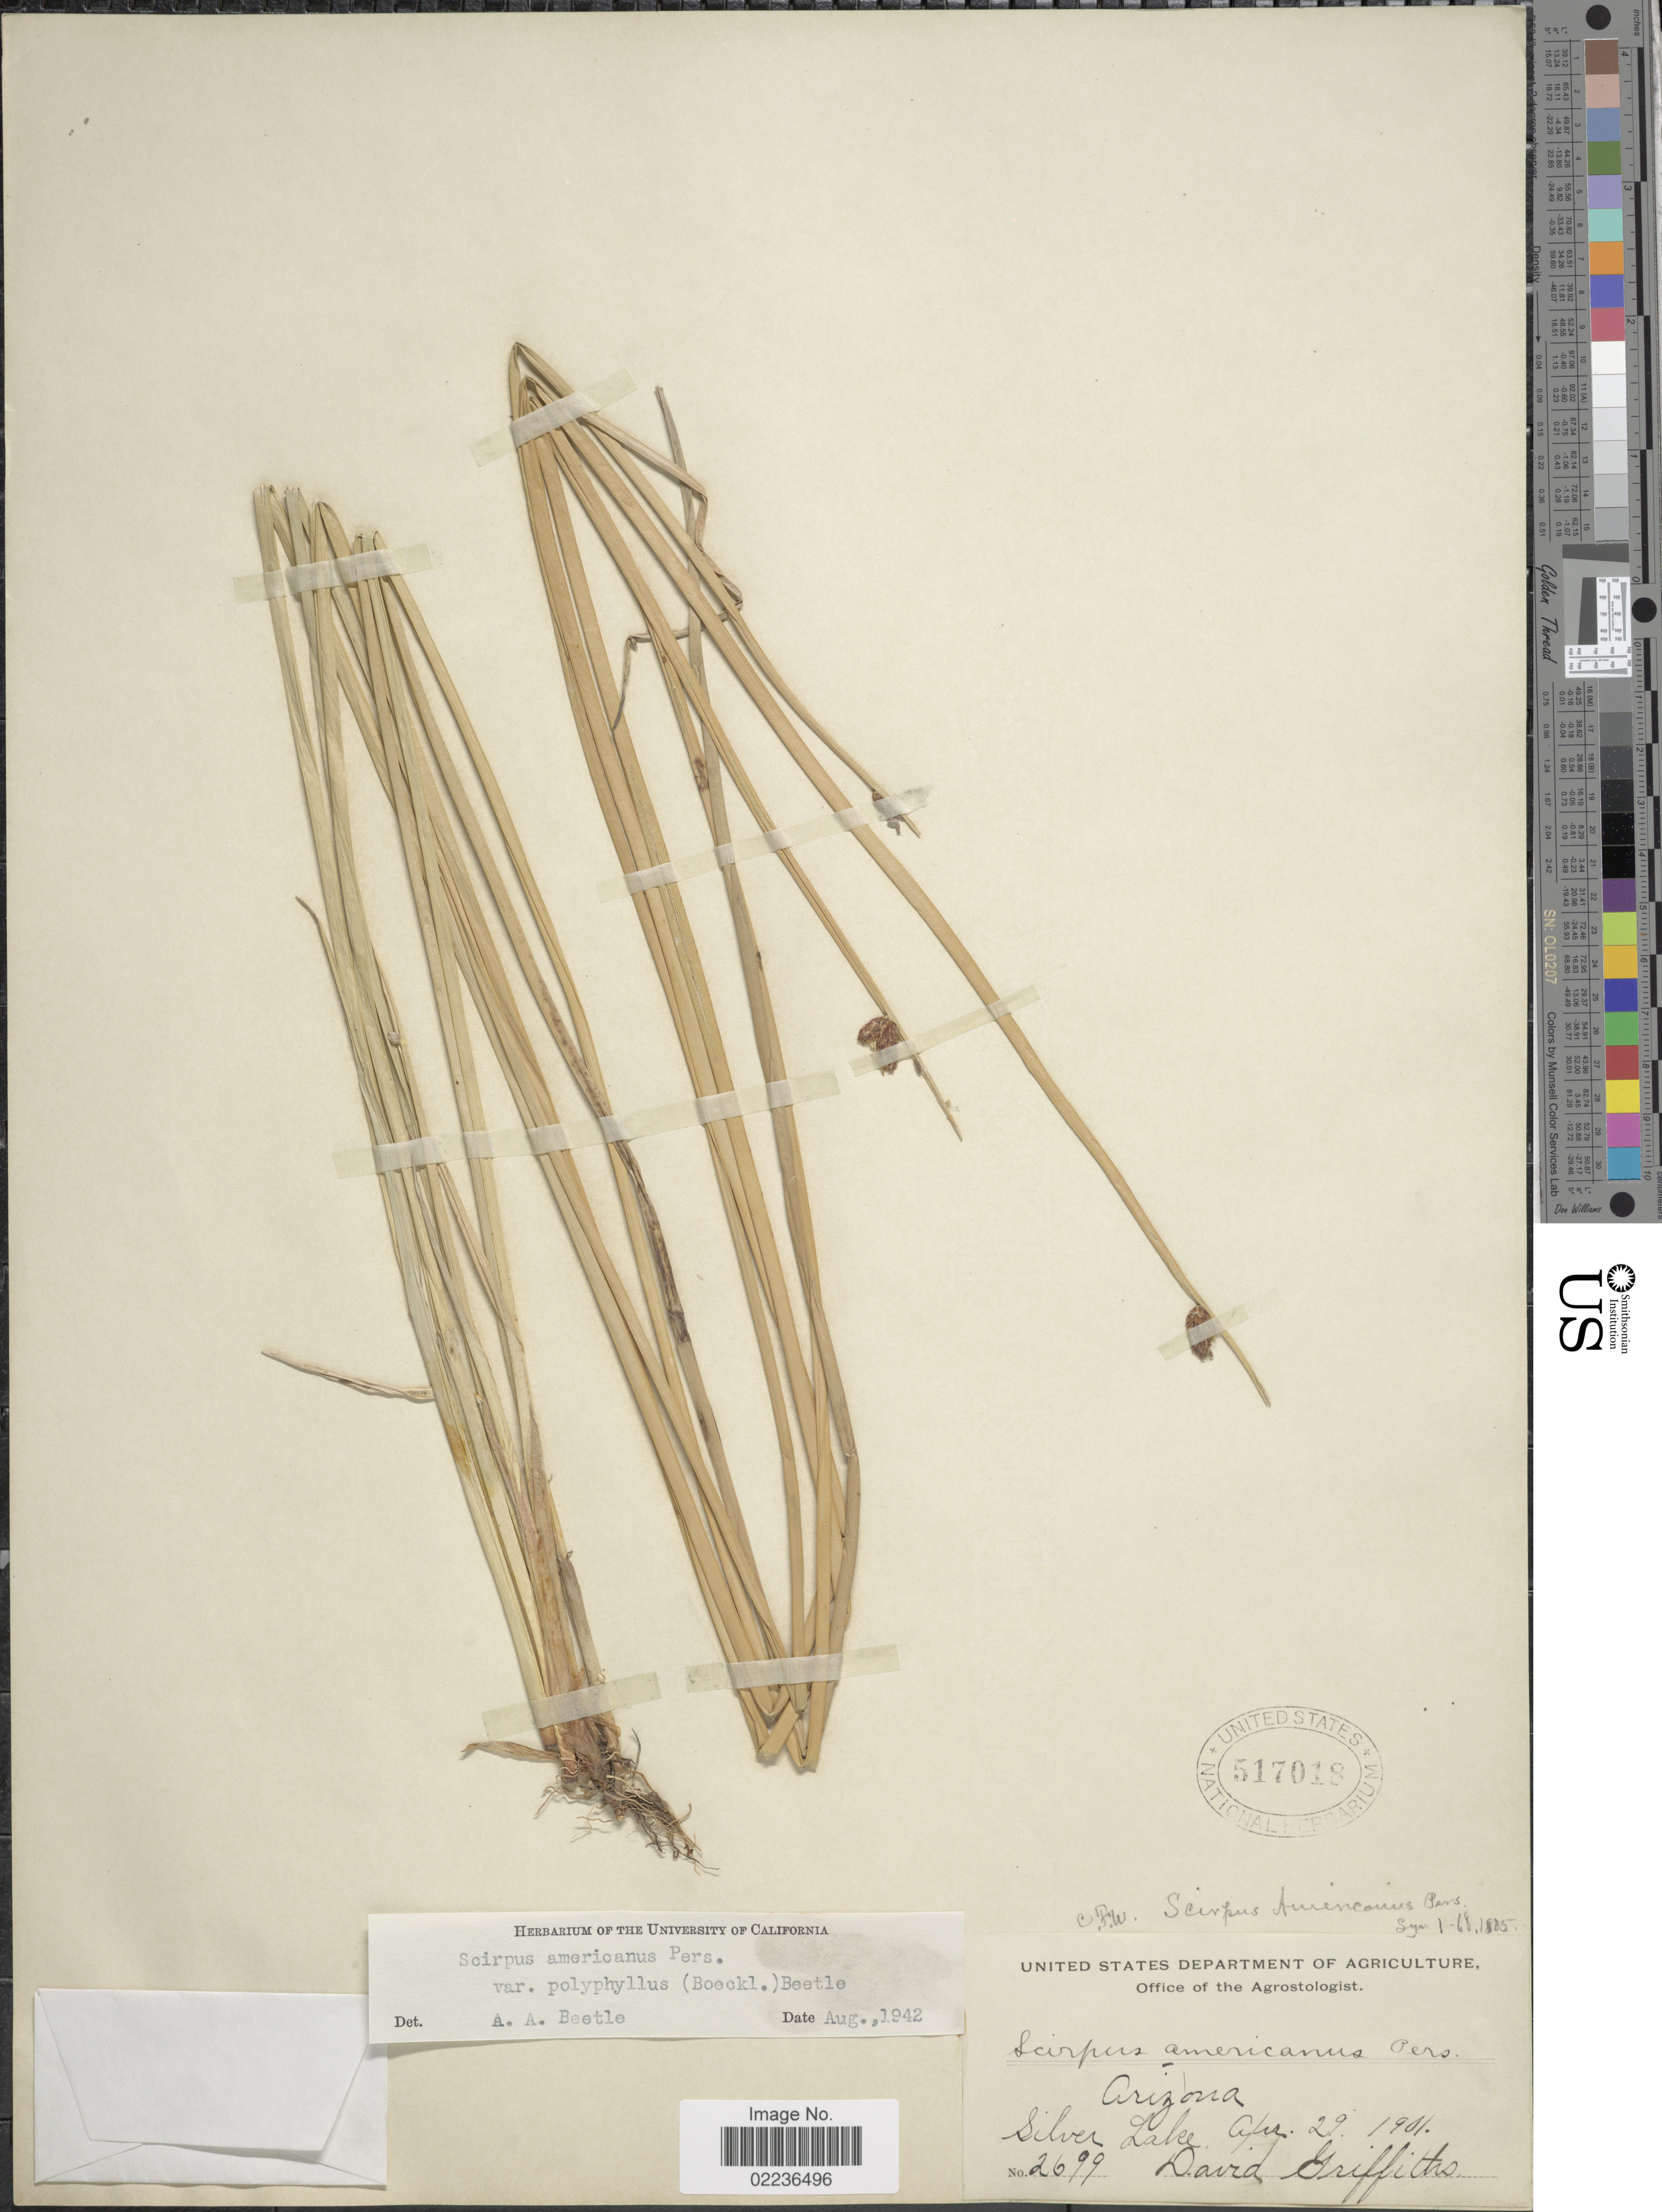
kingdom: Plantae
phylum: Tracheophyta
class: Liliopsida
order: Poales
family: Cyperaceae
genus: Schoenoplectus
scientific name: Schoenoplectus pungens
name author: (Vahl) Palla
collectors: D. Griffiths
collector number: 2699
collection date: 1901-04-29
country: United States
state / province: Arizona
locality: Silver Lake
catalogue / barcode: US 517018